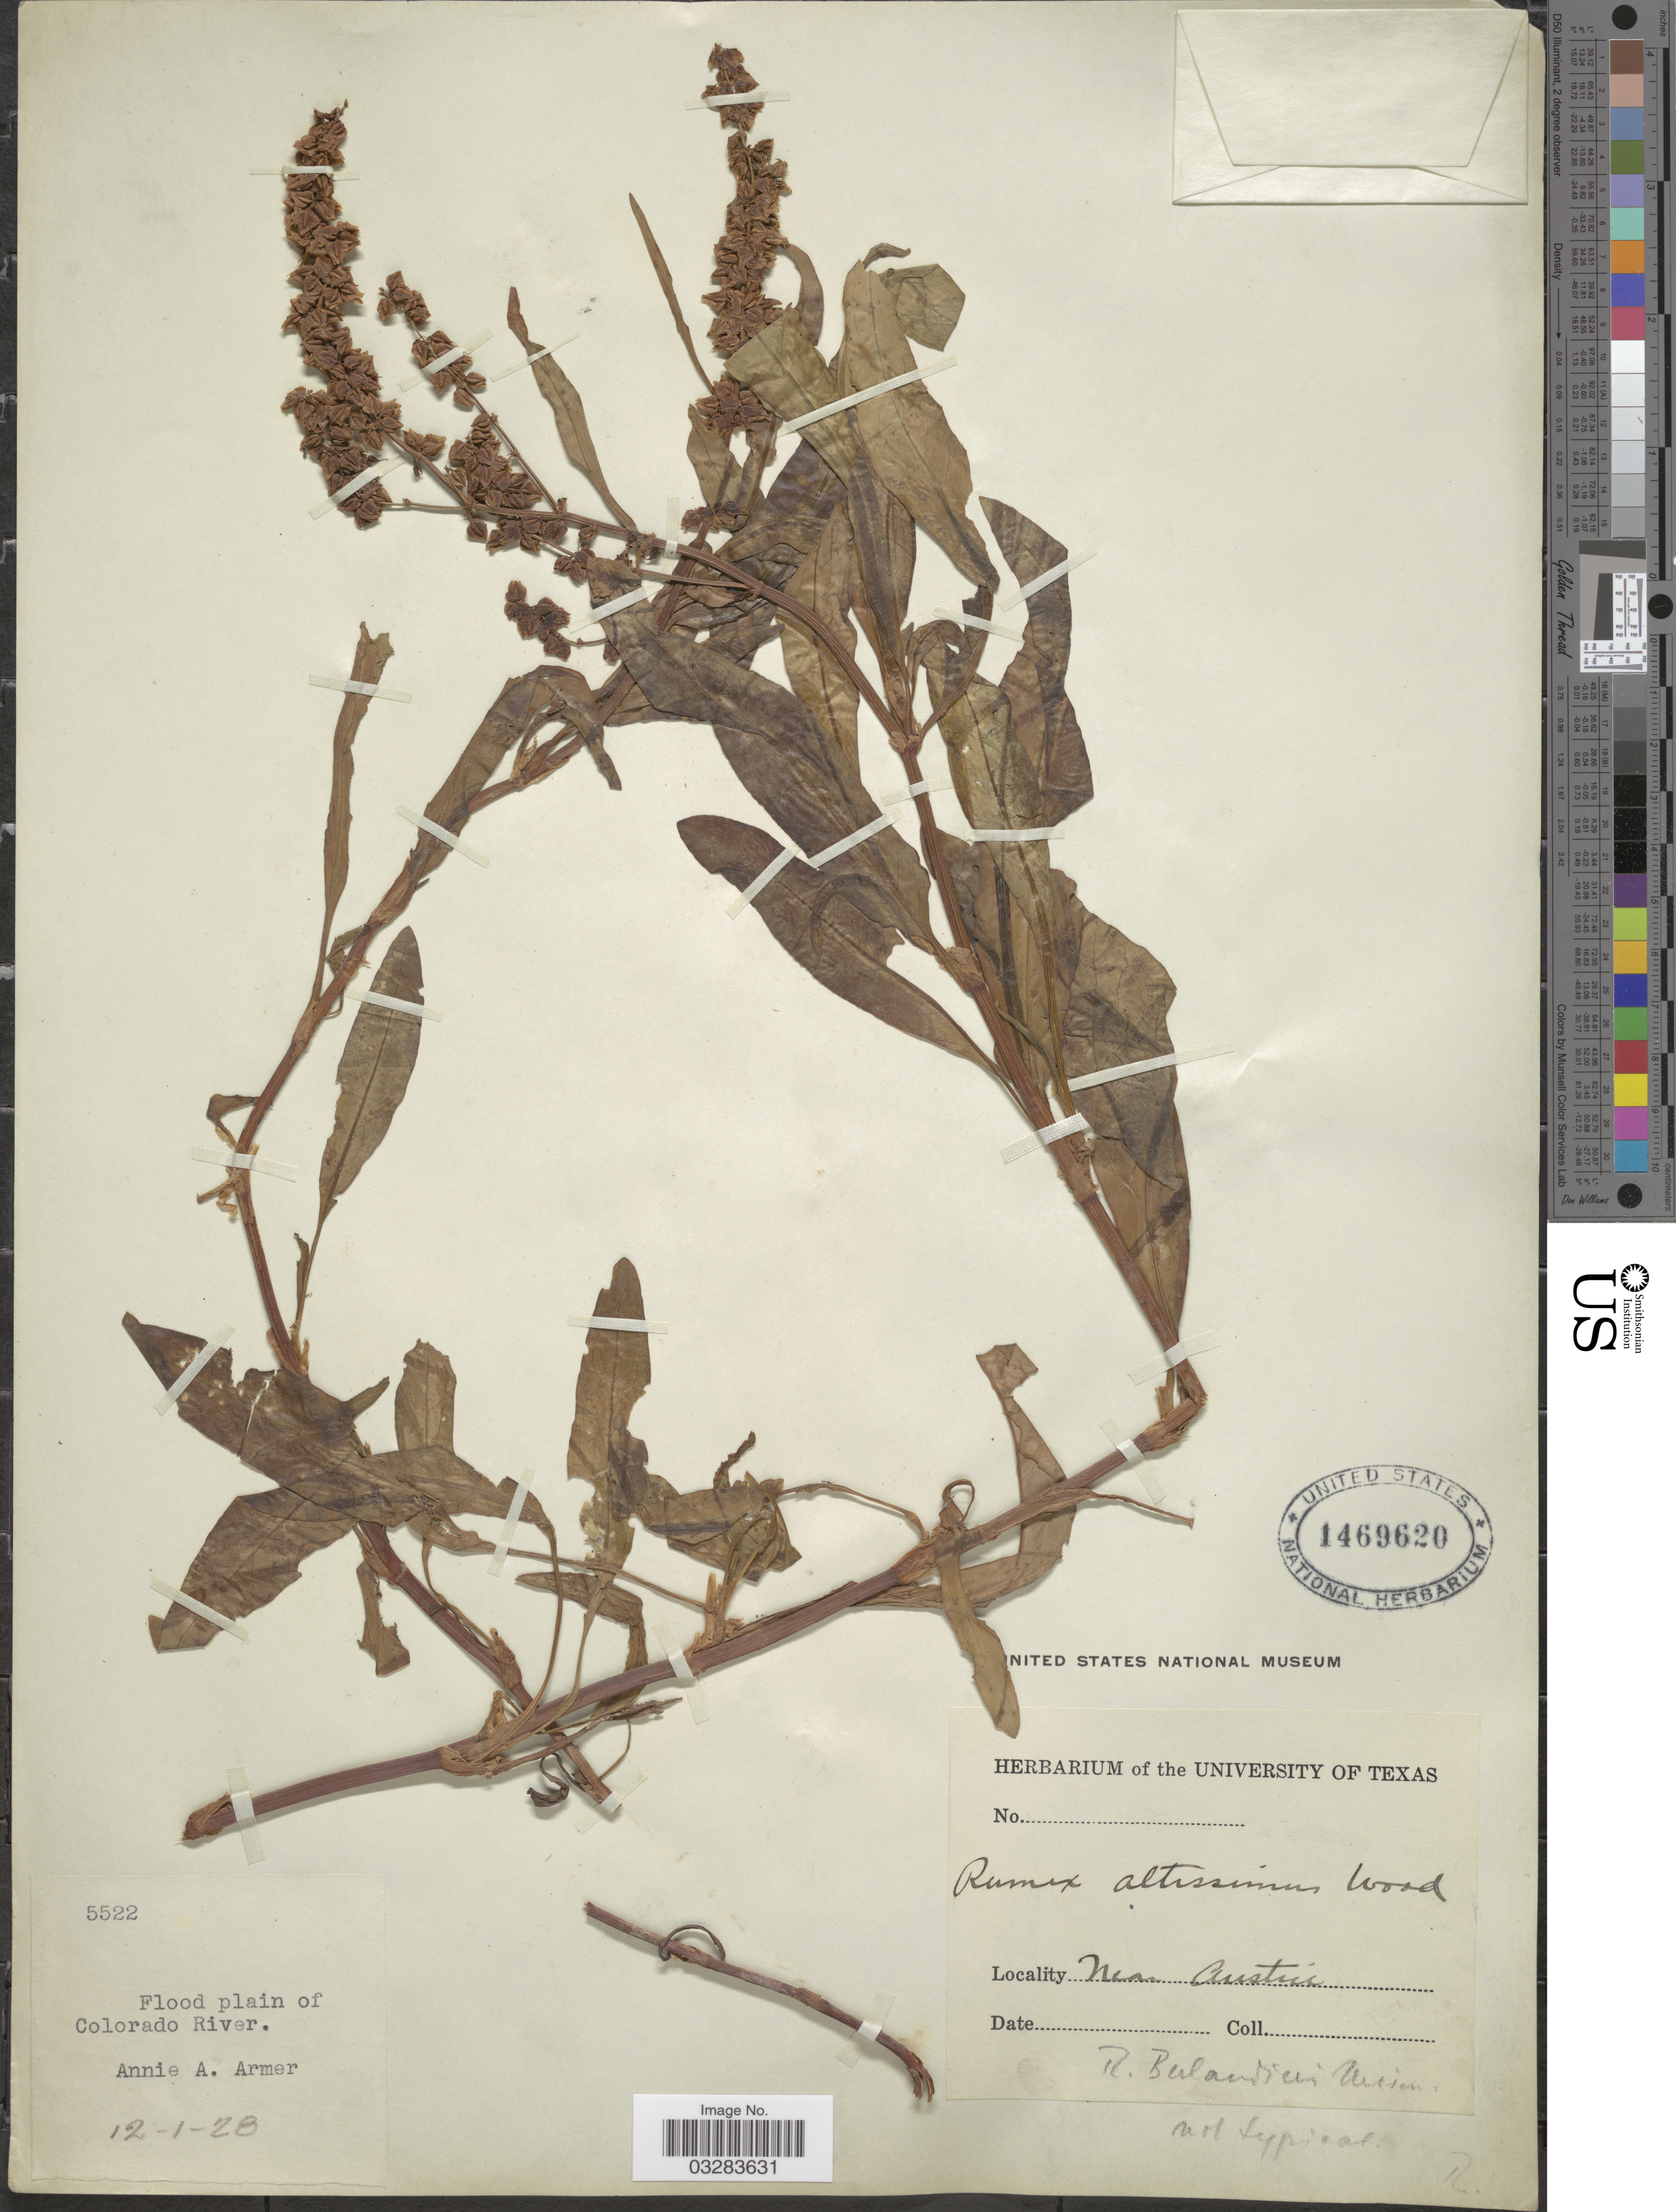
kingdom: Plantae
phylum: Tracheophyta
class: Magnoliopsida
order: Caryophyllales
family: Polygonaceae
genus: Rumex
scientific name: Rumex chrysocarpus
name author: Moris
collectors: A. Armer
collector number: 5522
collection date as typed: Transcribed d/m/y: 12/1/28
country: United States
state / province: Texas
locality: Flood plain of Colorado River. Near Austin.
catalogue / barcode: US 1469620